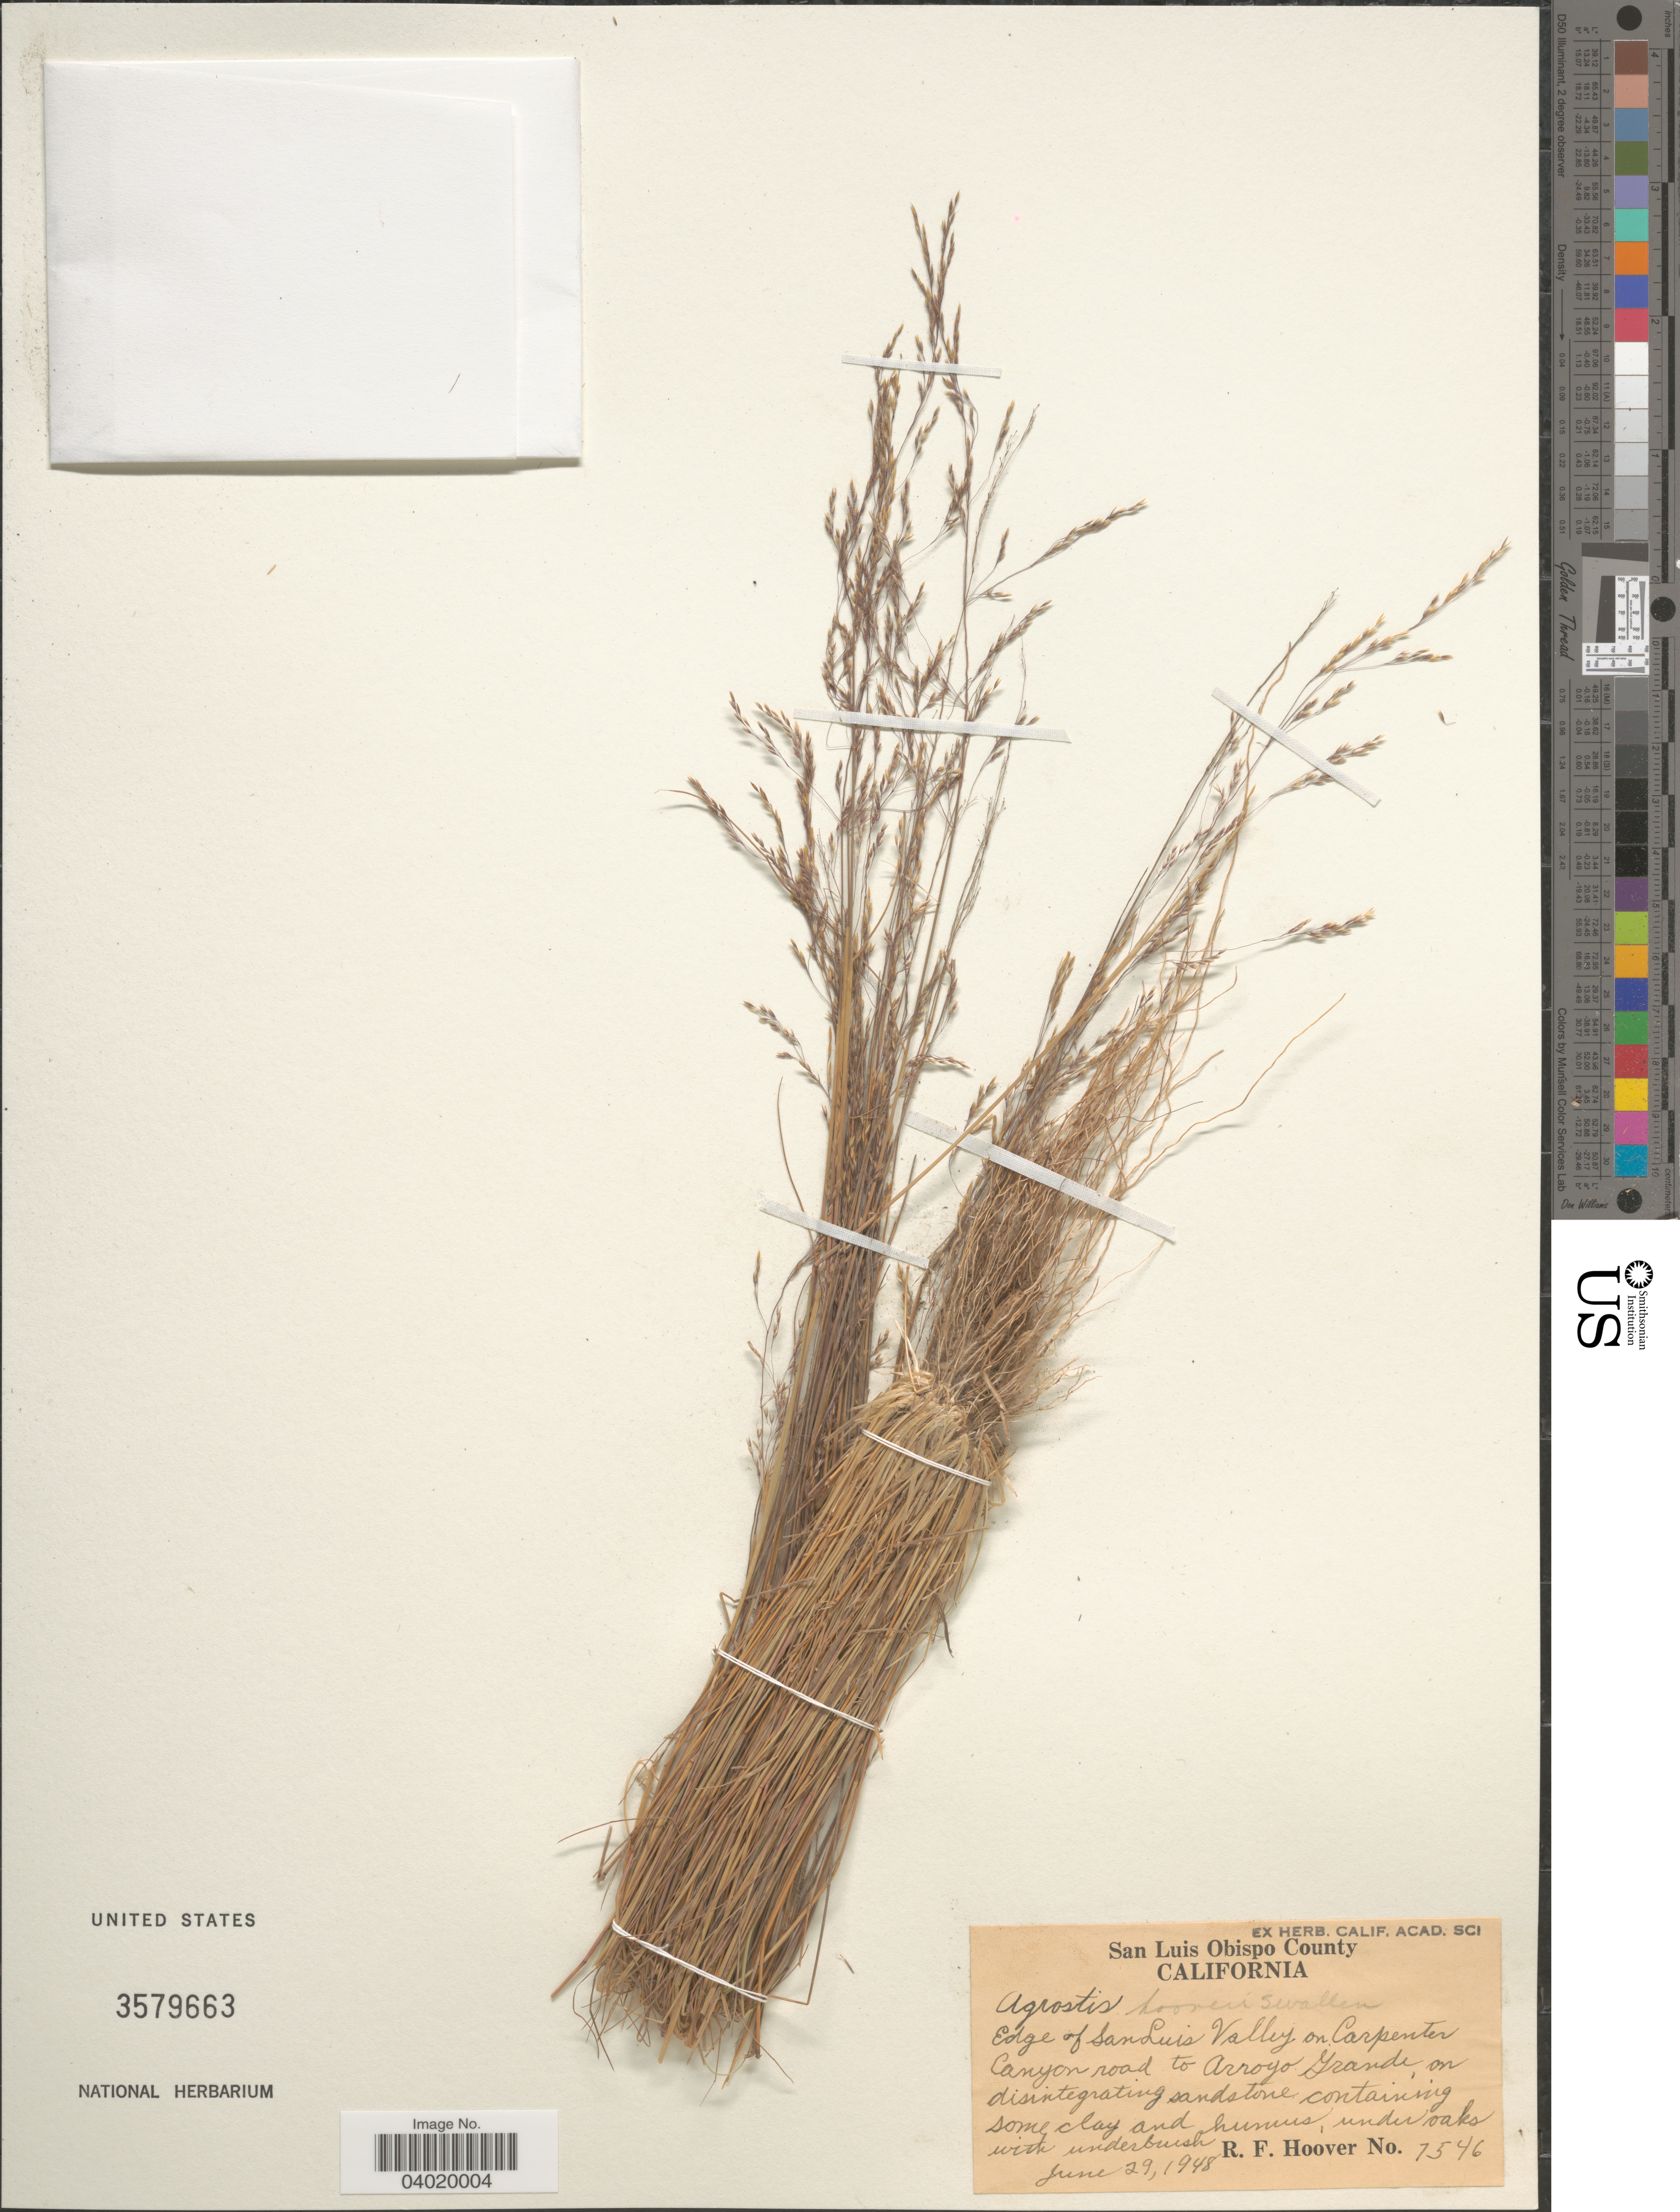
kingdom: Plantae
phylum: Tracheophyta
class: Liliopsida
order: Poales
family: Poaceae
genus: Agrostis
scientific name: Agrostis howellii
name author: Scribn.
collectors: R. F. Hoover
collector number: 7546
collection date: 1948-06-29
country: United States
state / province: California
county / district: San Luis Obispo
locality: San Luis Obispo County. Edge of San Luis Valley on Carpenter Canyon road to Arroyo Grande on disintegrating sandstone.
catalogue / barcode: US 3579663